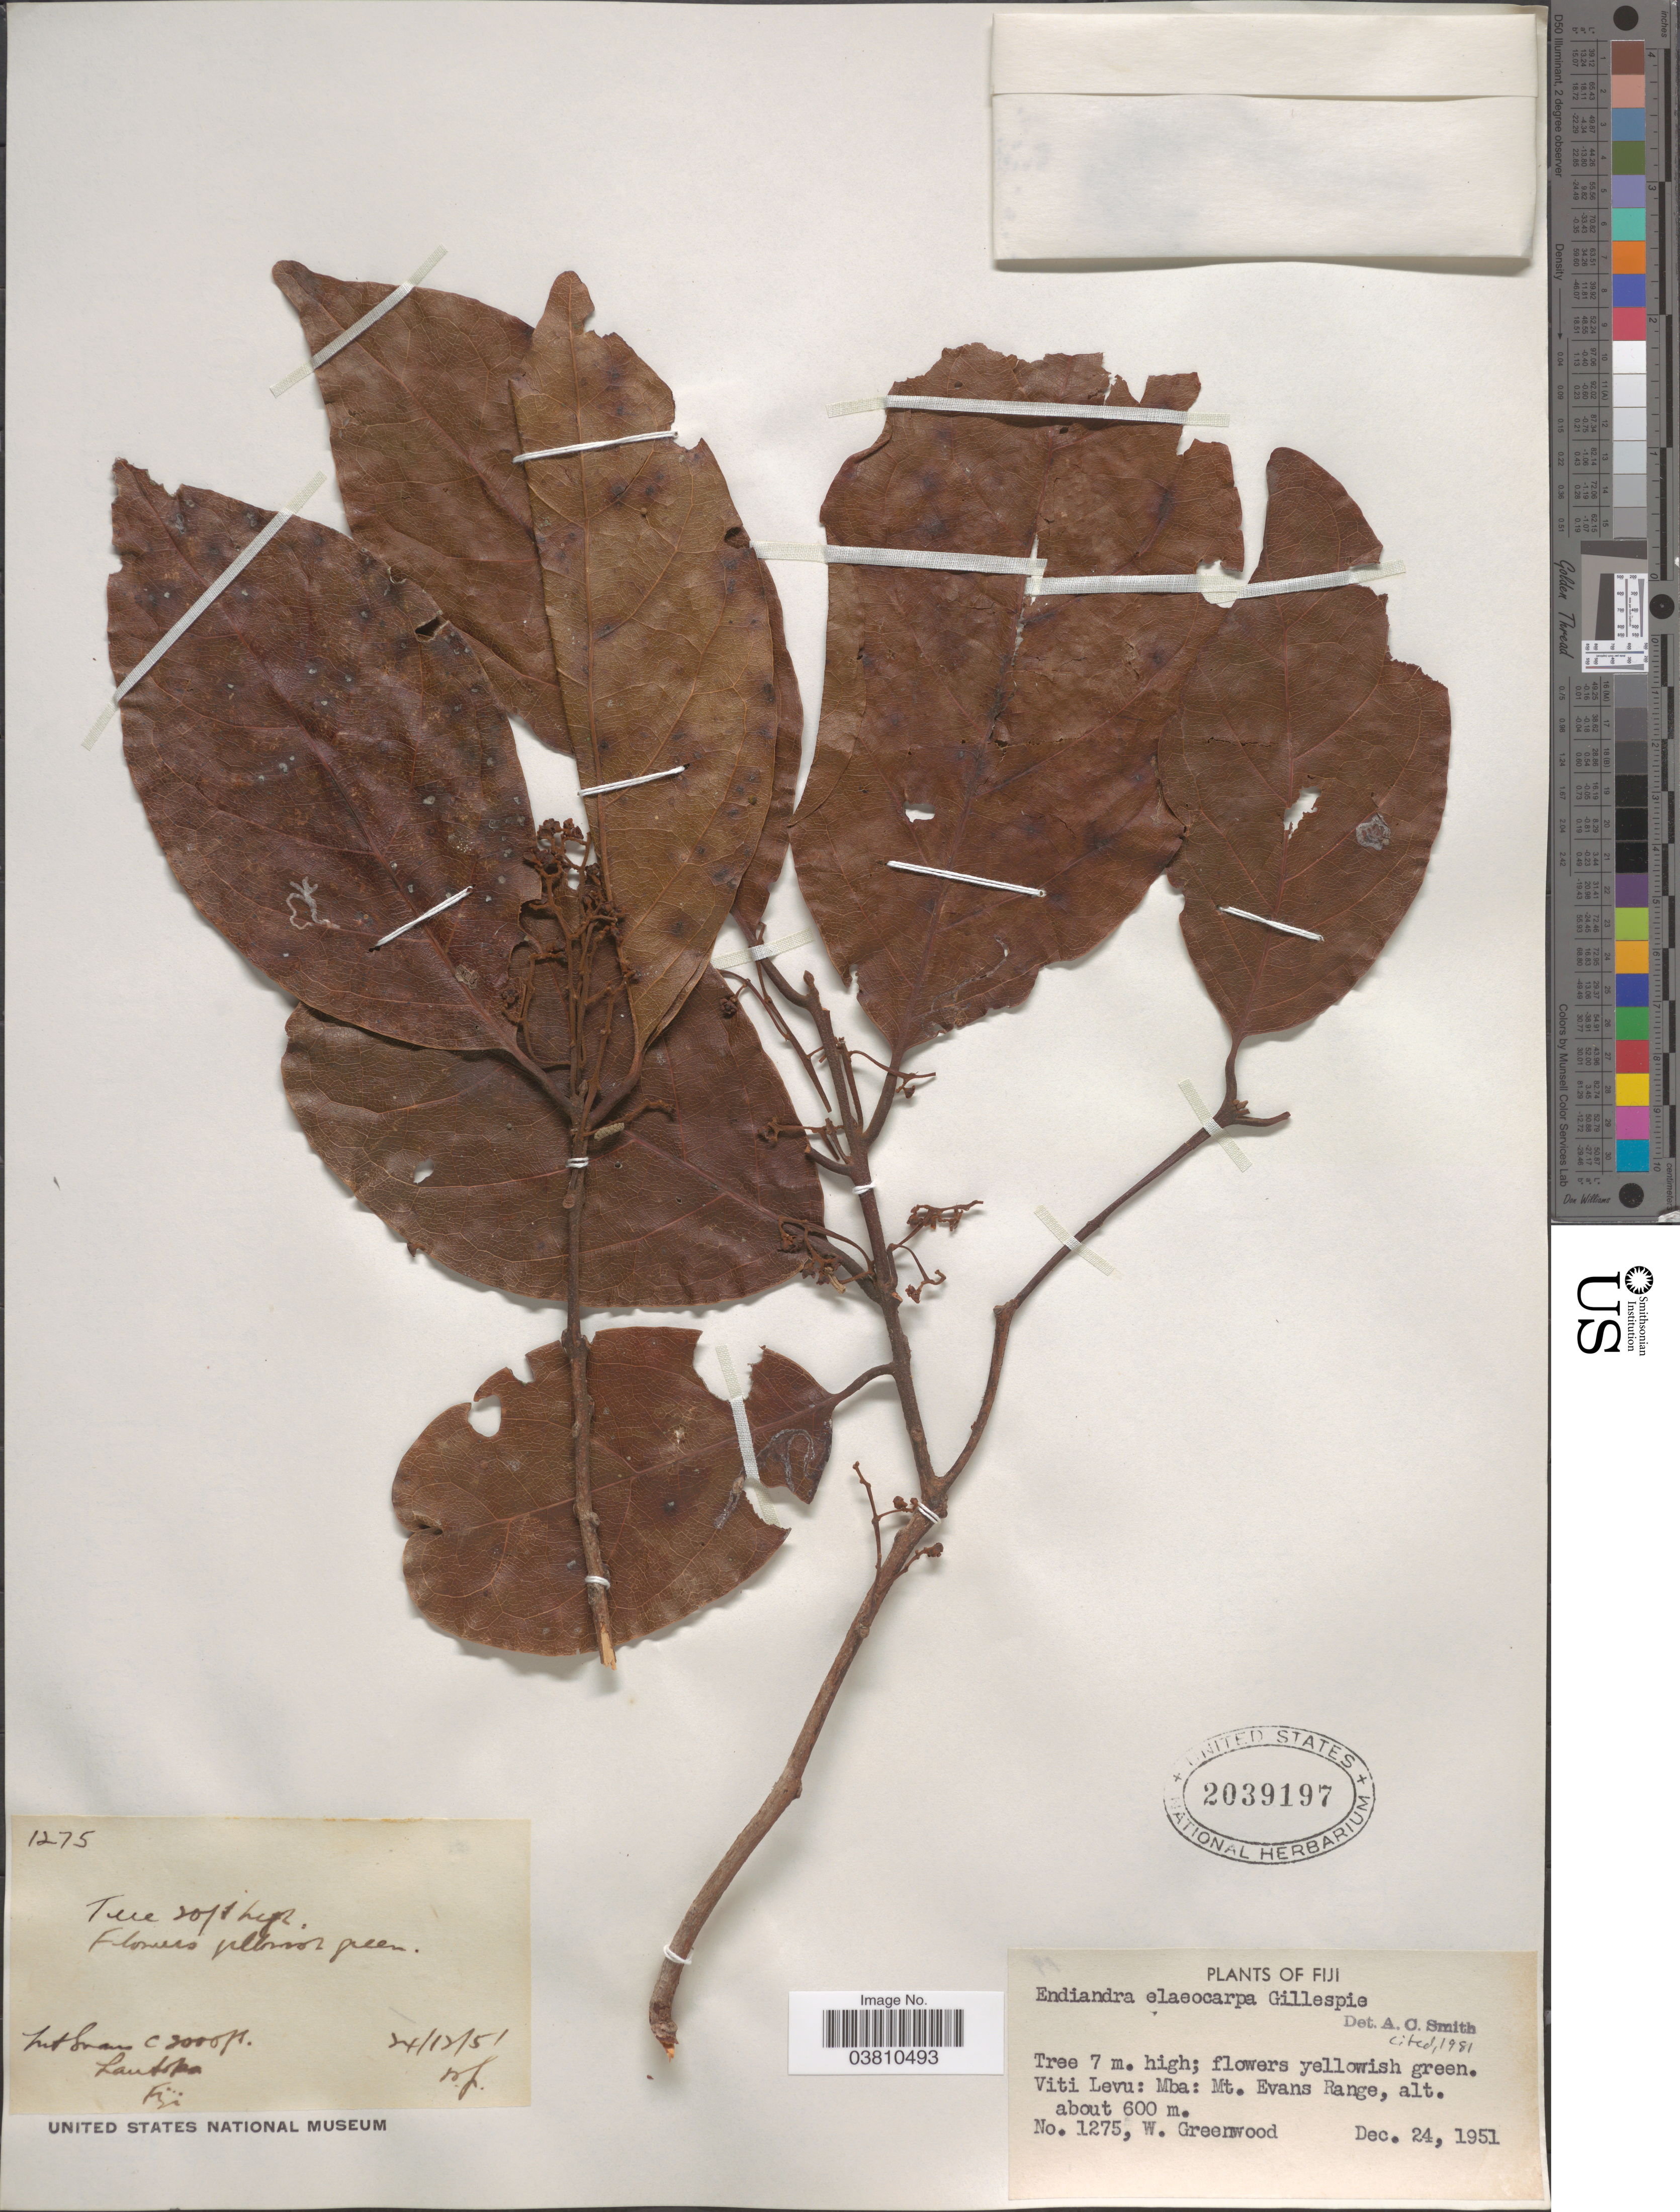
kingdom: Plantae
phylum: Tracheophyta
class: Magnoliopsida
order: Laurales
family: Lauraceae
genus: Endiandra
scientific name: Endiandra elaeocarpa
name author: Gillespie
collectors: W. Greenwood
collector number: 1275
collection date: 1951-12-24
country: Fiji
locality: Viti Levu: Mba: Mt. Evans Range.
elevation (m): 600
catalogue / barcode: US 2039197